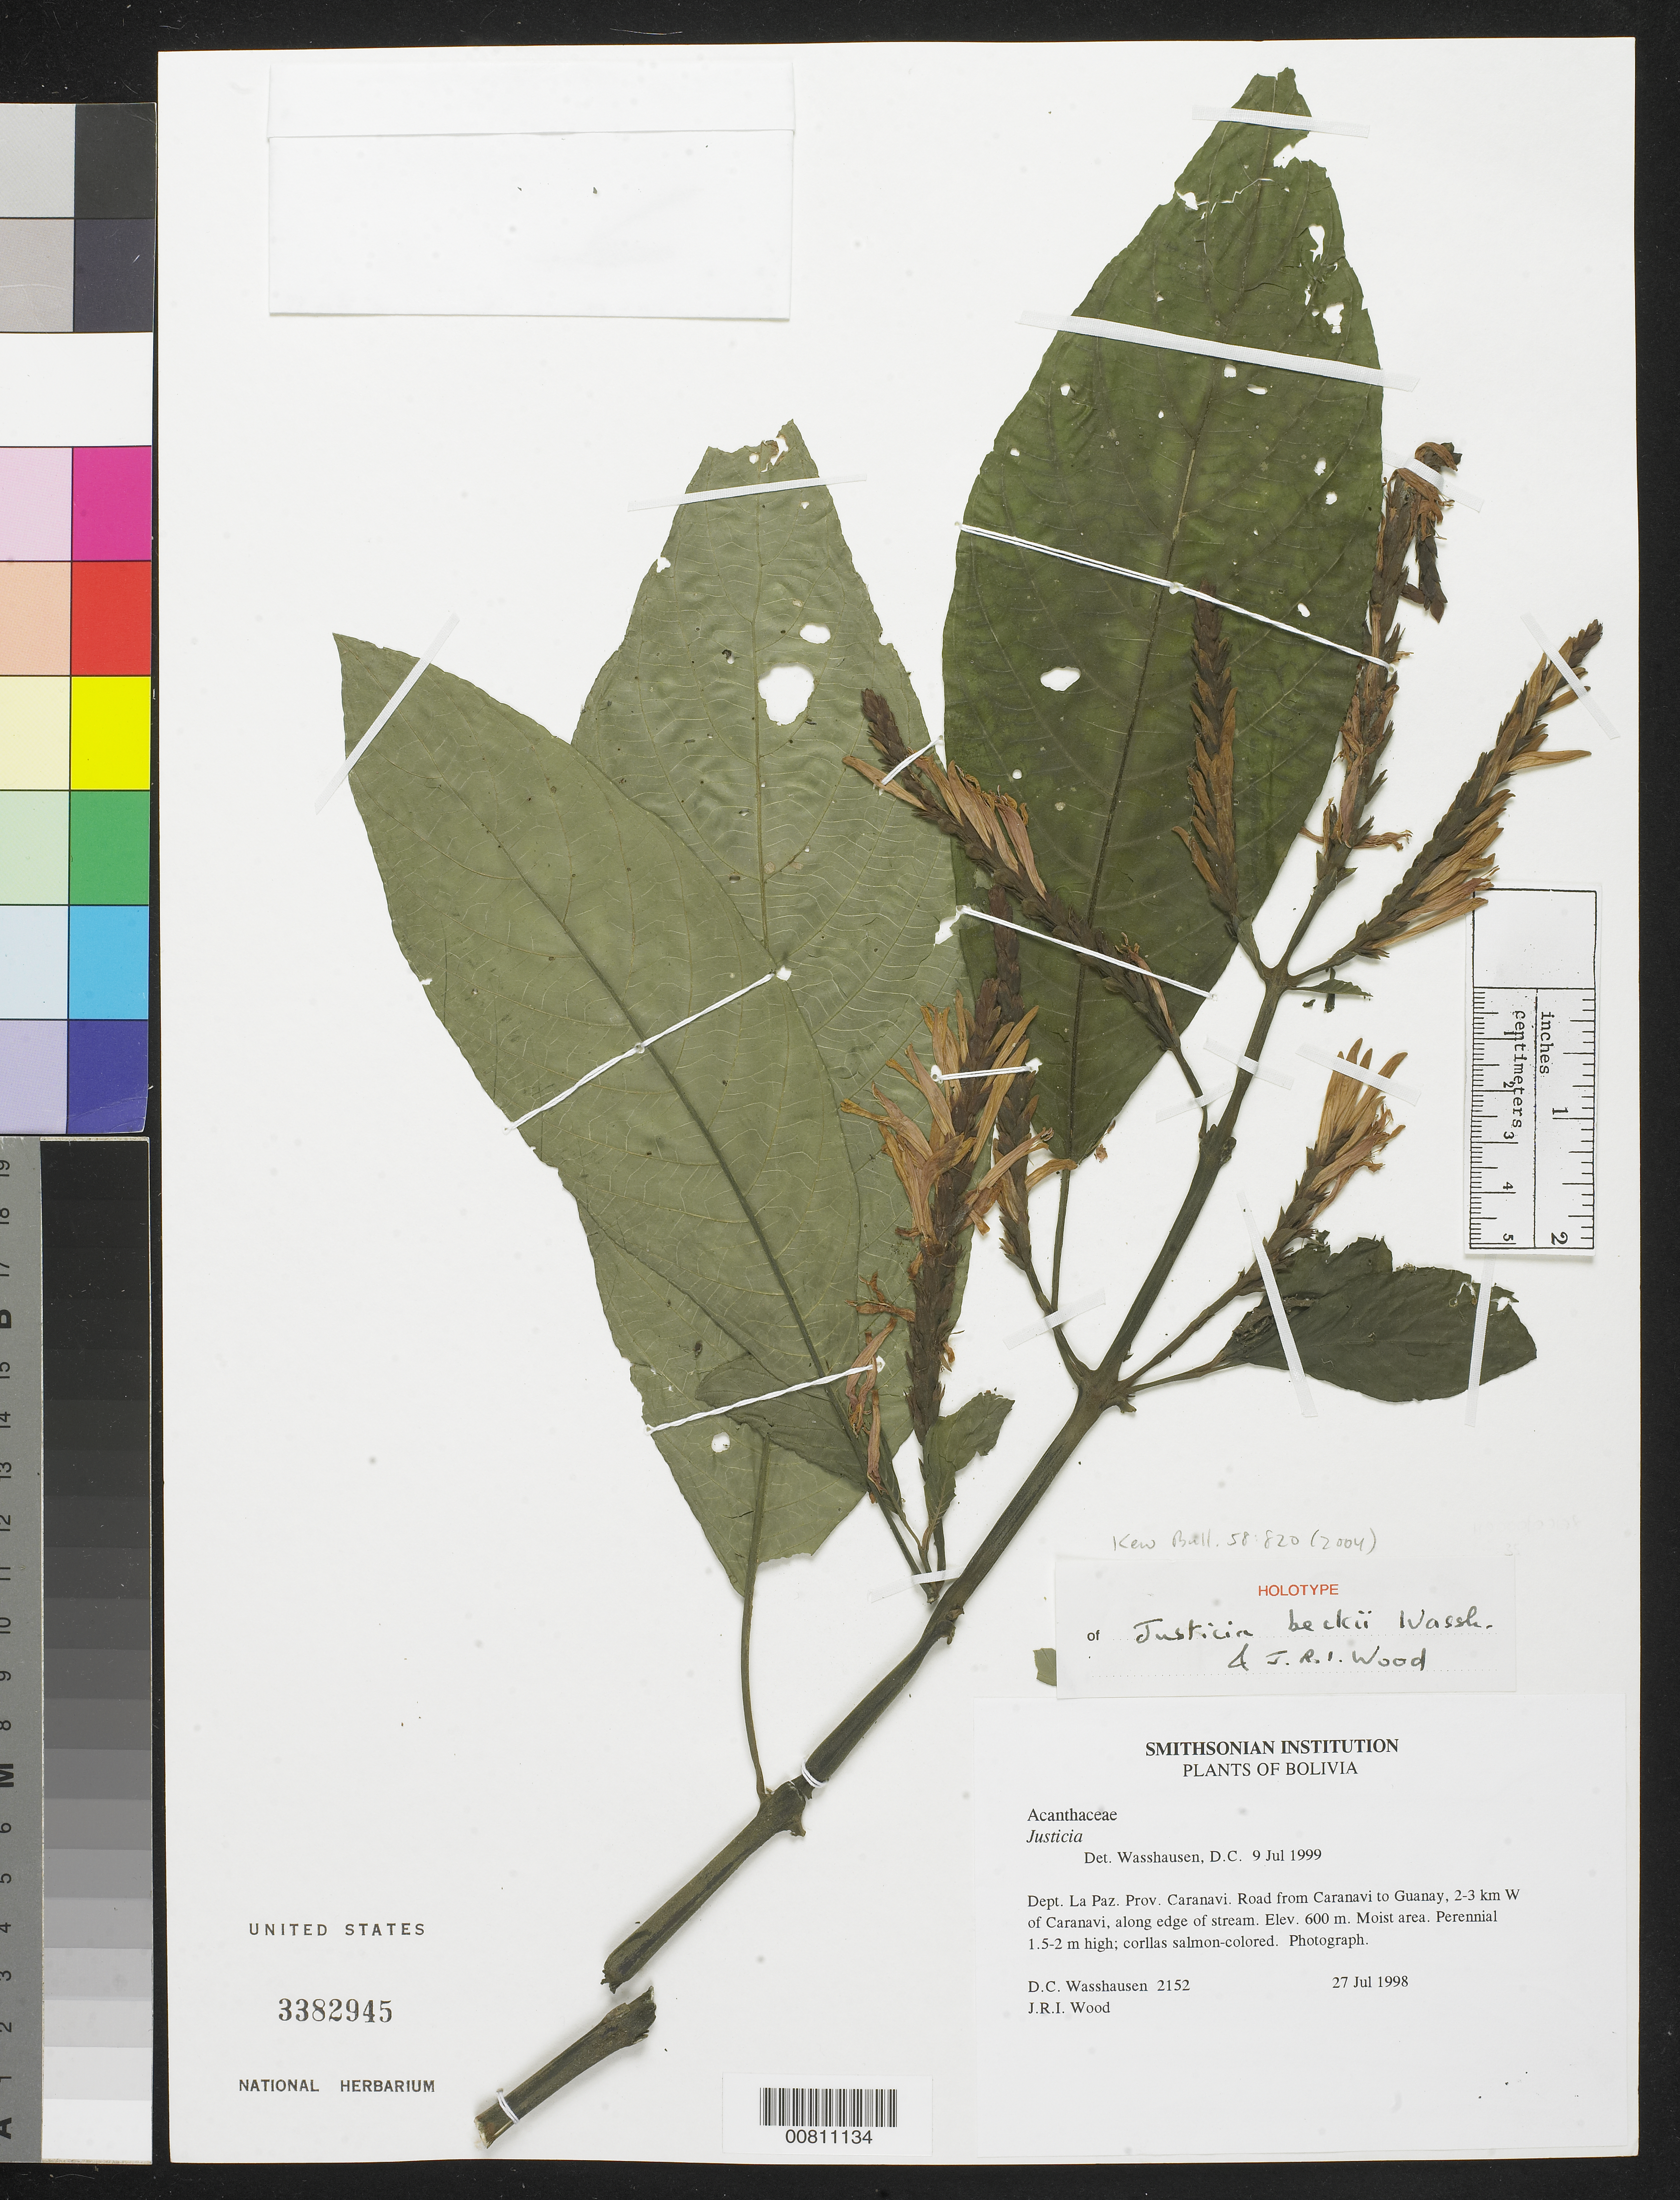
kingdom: Plantae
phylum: Tracheophyta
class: Magnoliopsida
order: Lamiales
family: Acanthaceae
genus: Justicia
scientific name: Justicia beckii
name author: Wassh. & J.R.I. Wood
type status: Holotype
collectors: D. C. Wasshausen & J. R. I. Wood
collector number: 2152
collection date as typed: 27 Jul 1998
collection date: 1998-07-27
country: Bolivia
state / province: La Paz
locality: Dept. La Paz. Prov. Caranavi. Road from Caranavi to Guanay, 2-3 km W of Caranavi, along edge of stream.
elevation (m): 600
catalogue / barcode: US 3382945